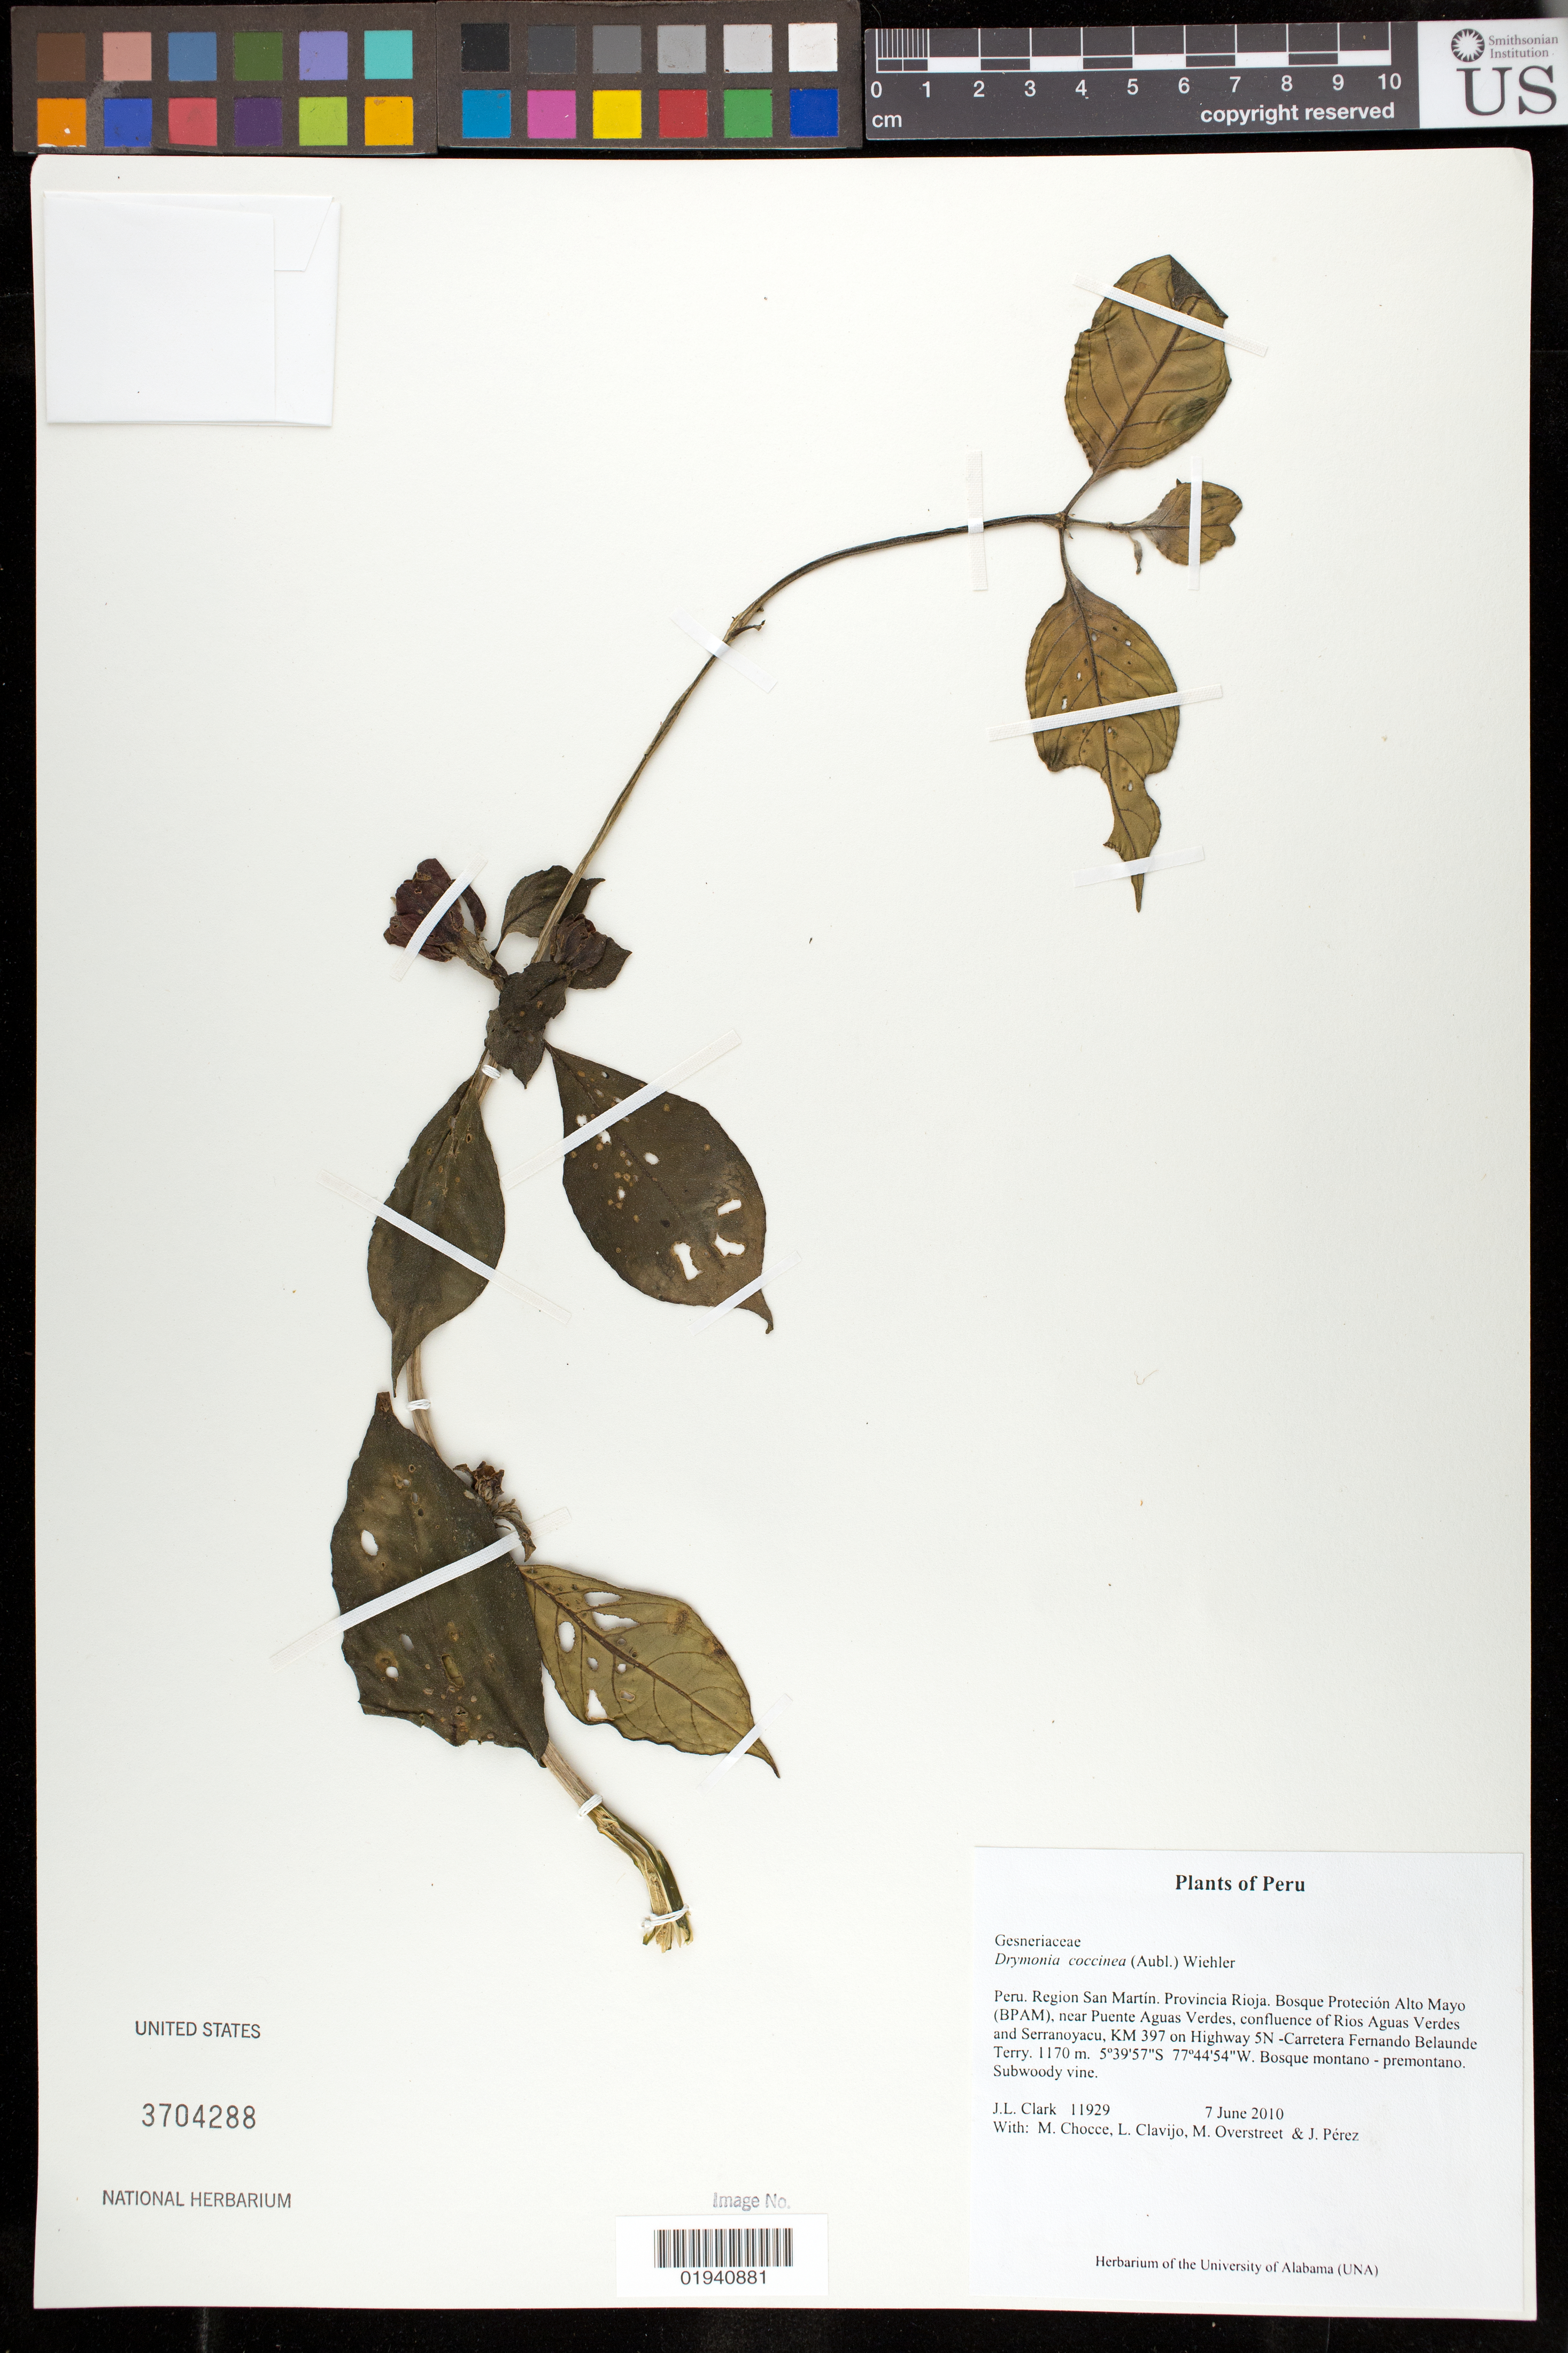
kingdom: Plantae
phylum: Tracheophyta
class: Magnoliopsida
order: Lamiales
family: Gesneriaceae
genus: Drymonia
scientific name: Drymonia coccinea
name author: (Aubl.) Wiehler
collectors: J. L. Clark, M. Chocce, L. Clavijo, M. Overstreet & J. Perez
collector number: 11929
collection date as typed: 07 Jun 2010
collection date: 2010-06-07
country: Peru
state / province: San Martín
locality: Provincia Rioja. Bosque Protecion Alto Mayo (BPAM), near Puente Aguas Verdes, confluence of Rios Aguas Verdes and Serranoyacu, KM 397 on Highway 5N-Carretera Fernando Belaunde Terry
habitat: Bosque montano- premontano.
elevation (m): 1170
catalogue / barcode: US 3704288